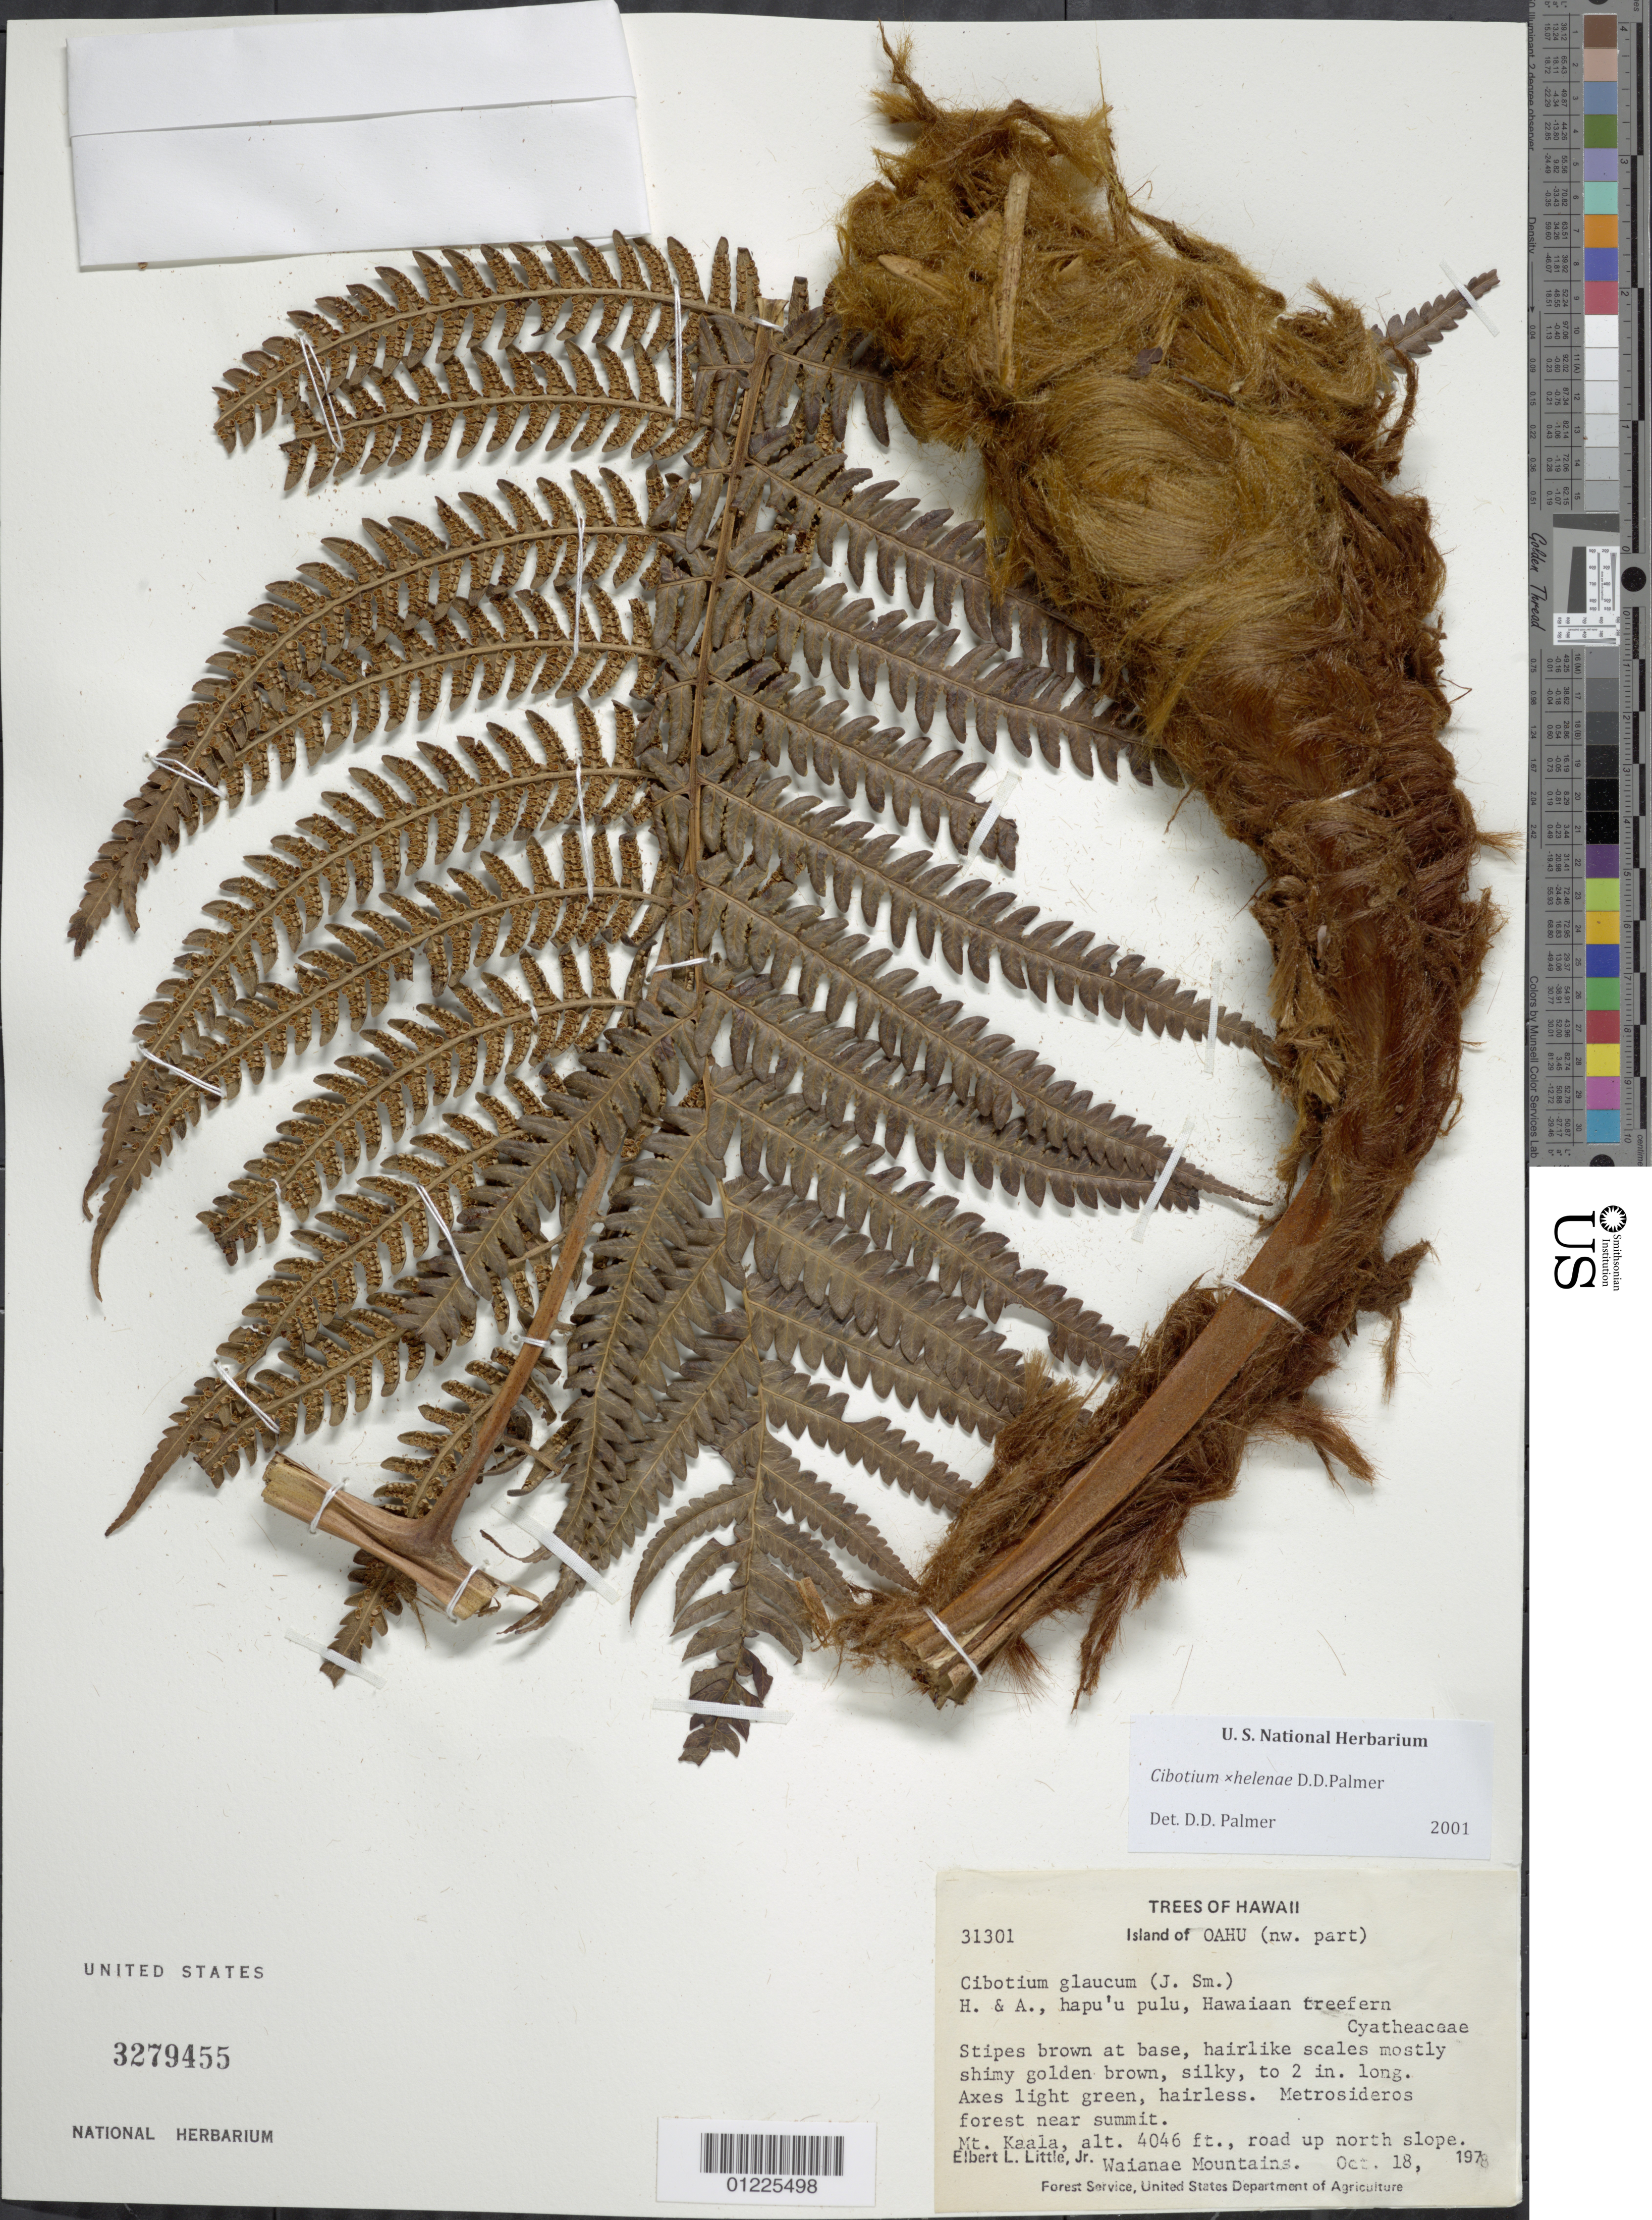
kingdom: Plantae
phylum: Tracheophyta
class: Polypodiopsida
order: Cyatheales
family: Cibotiaceae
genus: Cibotium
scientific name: Cibotium x helenae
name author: D.D. Palmer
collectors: E. L. Little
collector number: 31301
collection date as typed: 18 Oct 1978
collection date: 1978-10-18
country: United States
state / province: Hawaii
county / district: Honolulu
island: Oahu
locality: Mt. Kaala, road up north slope, Waianae Mountains.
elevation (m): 1233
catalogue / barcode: US 3279455